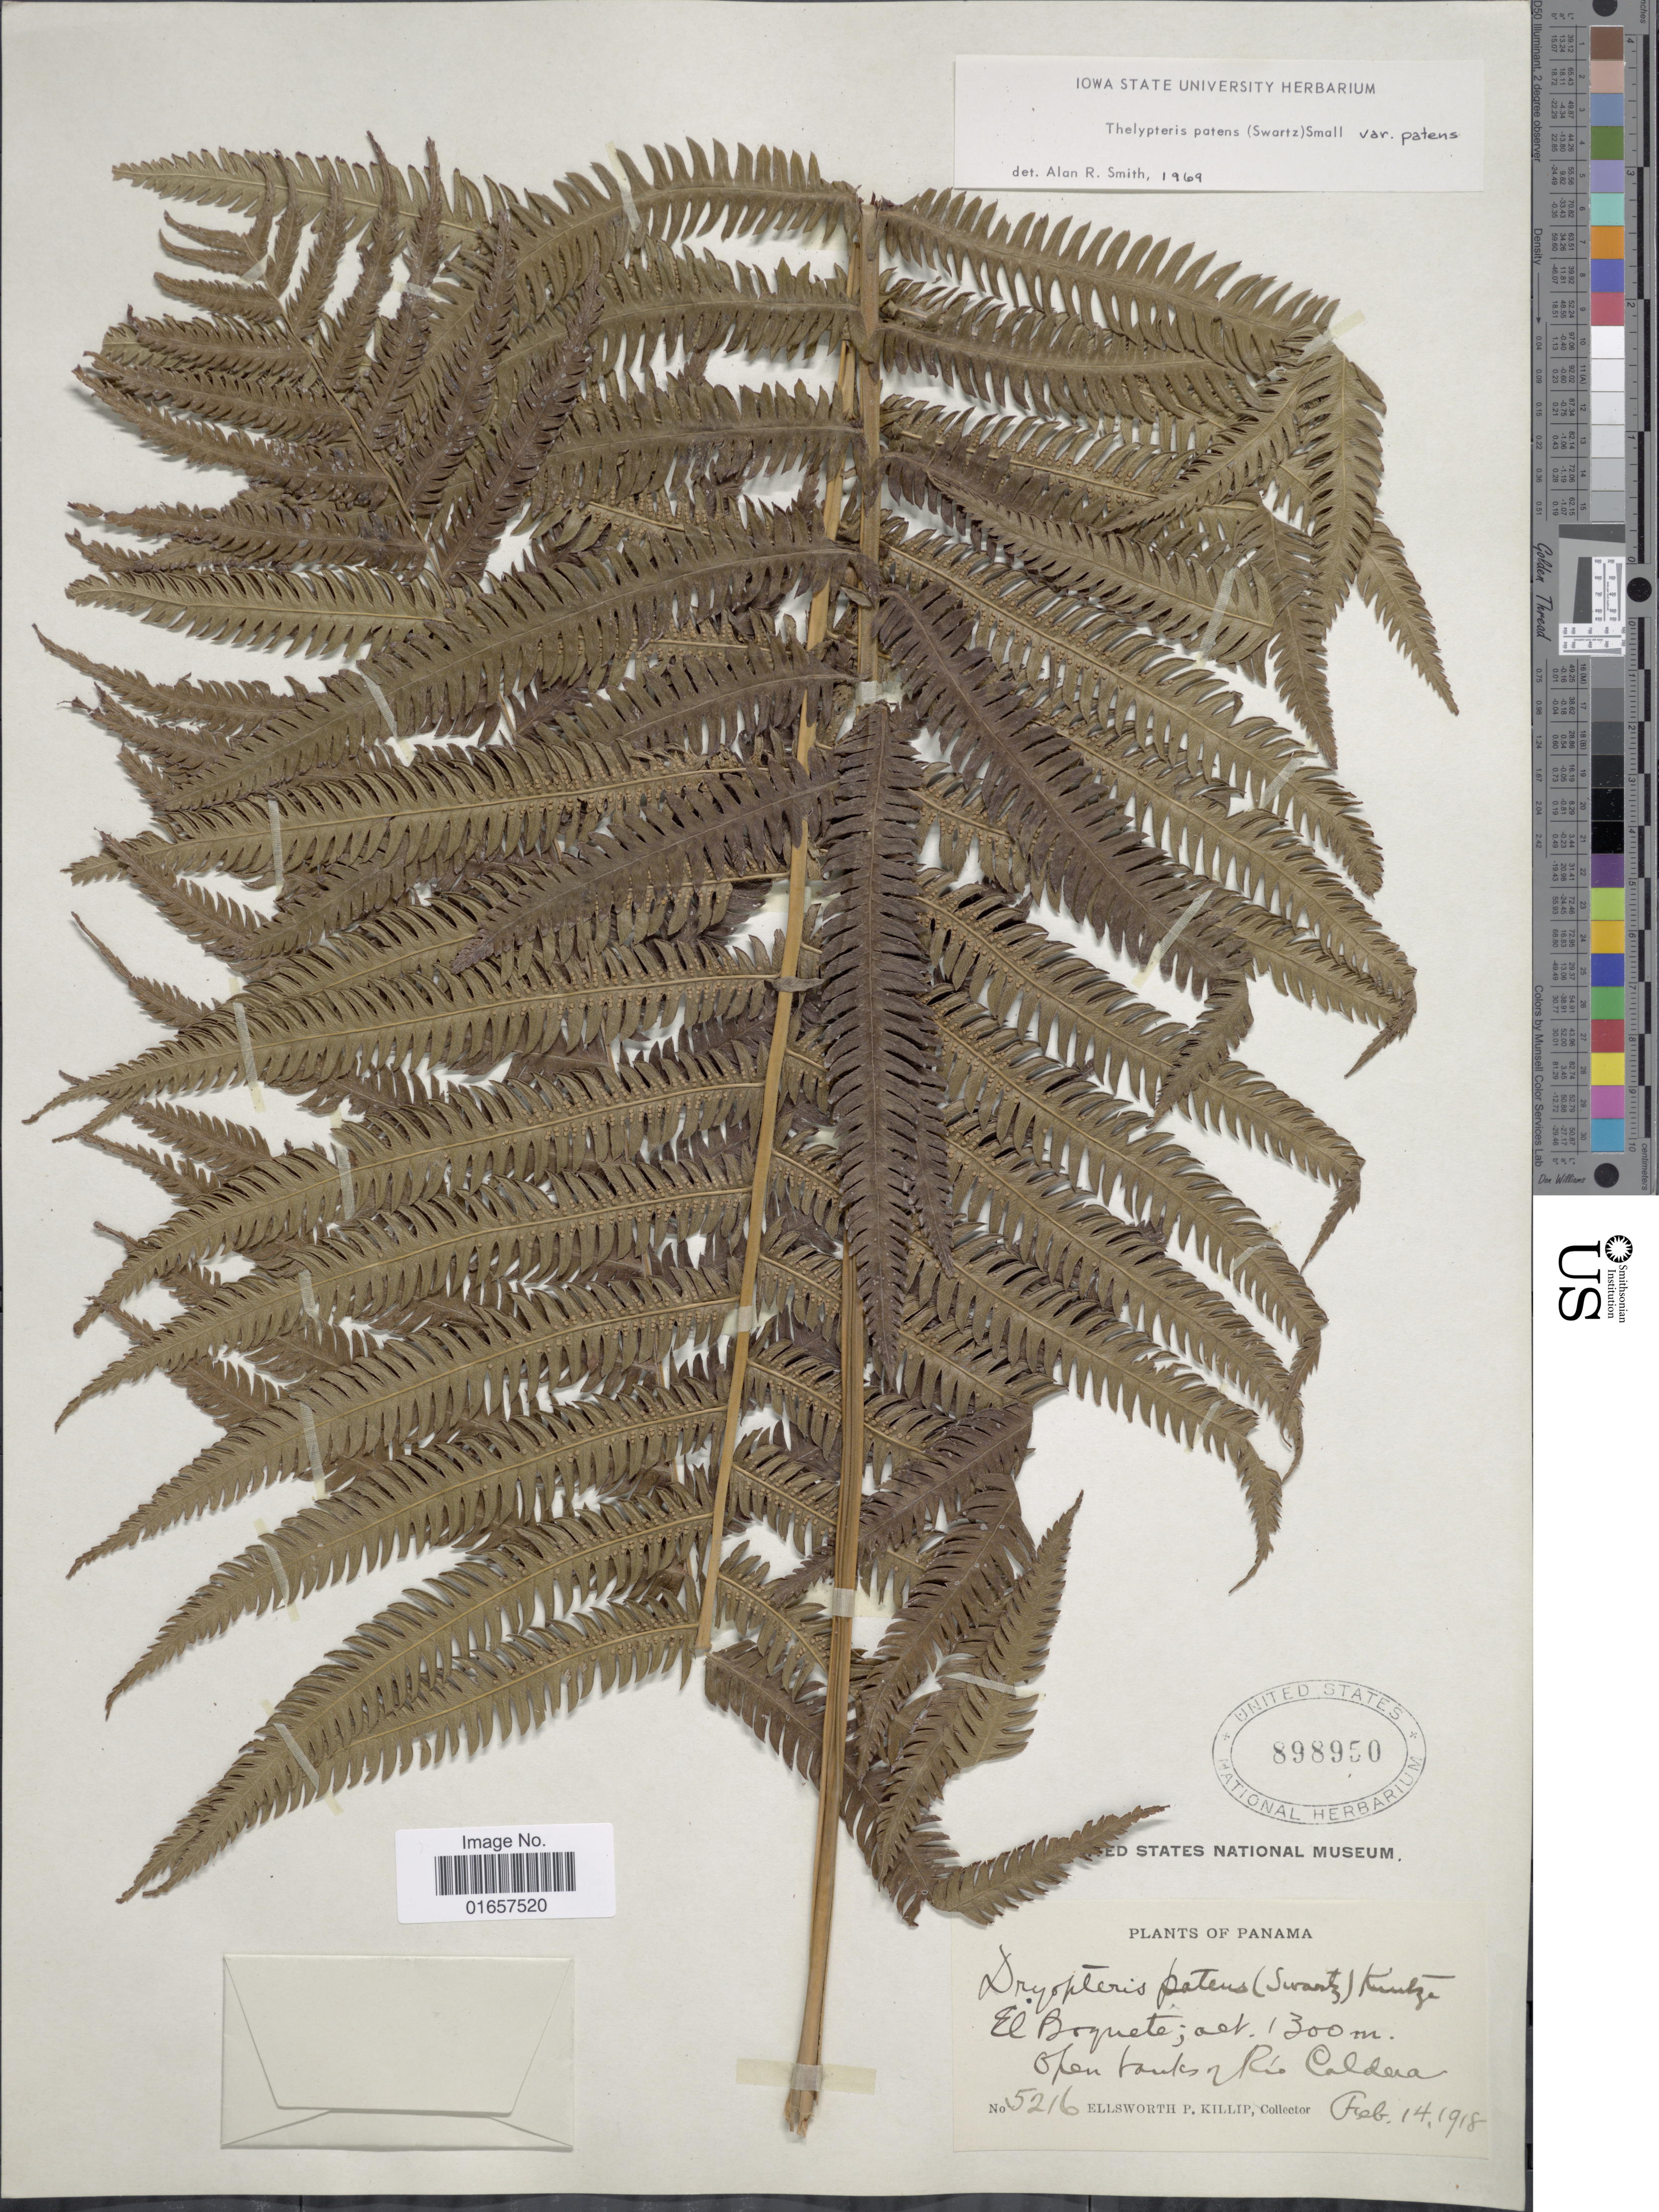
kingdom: Plantae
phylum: Tracheophyta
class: Polypodiopsida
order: Polypodiales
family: Thelypteridaceae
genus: Christella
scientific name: Christella patens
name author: (Sw.) Holttum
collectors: E. P. Killip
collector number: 5216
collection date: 1918-02-14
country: Panama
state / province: Chiriqui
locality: Panama, El Boquete, open banks of Rio Caldera.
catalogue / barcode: US 898950